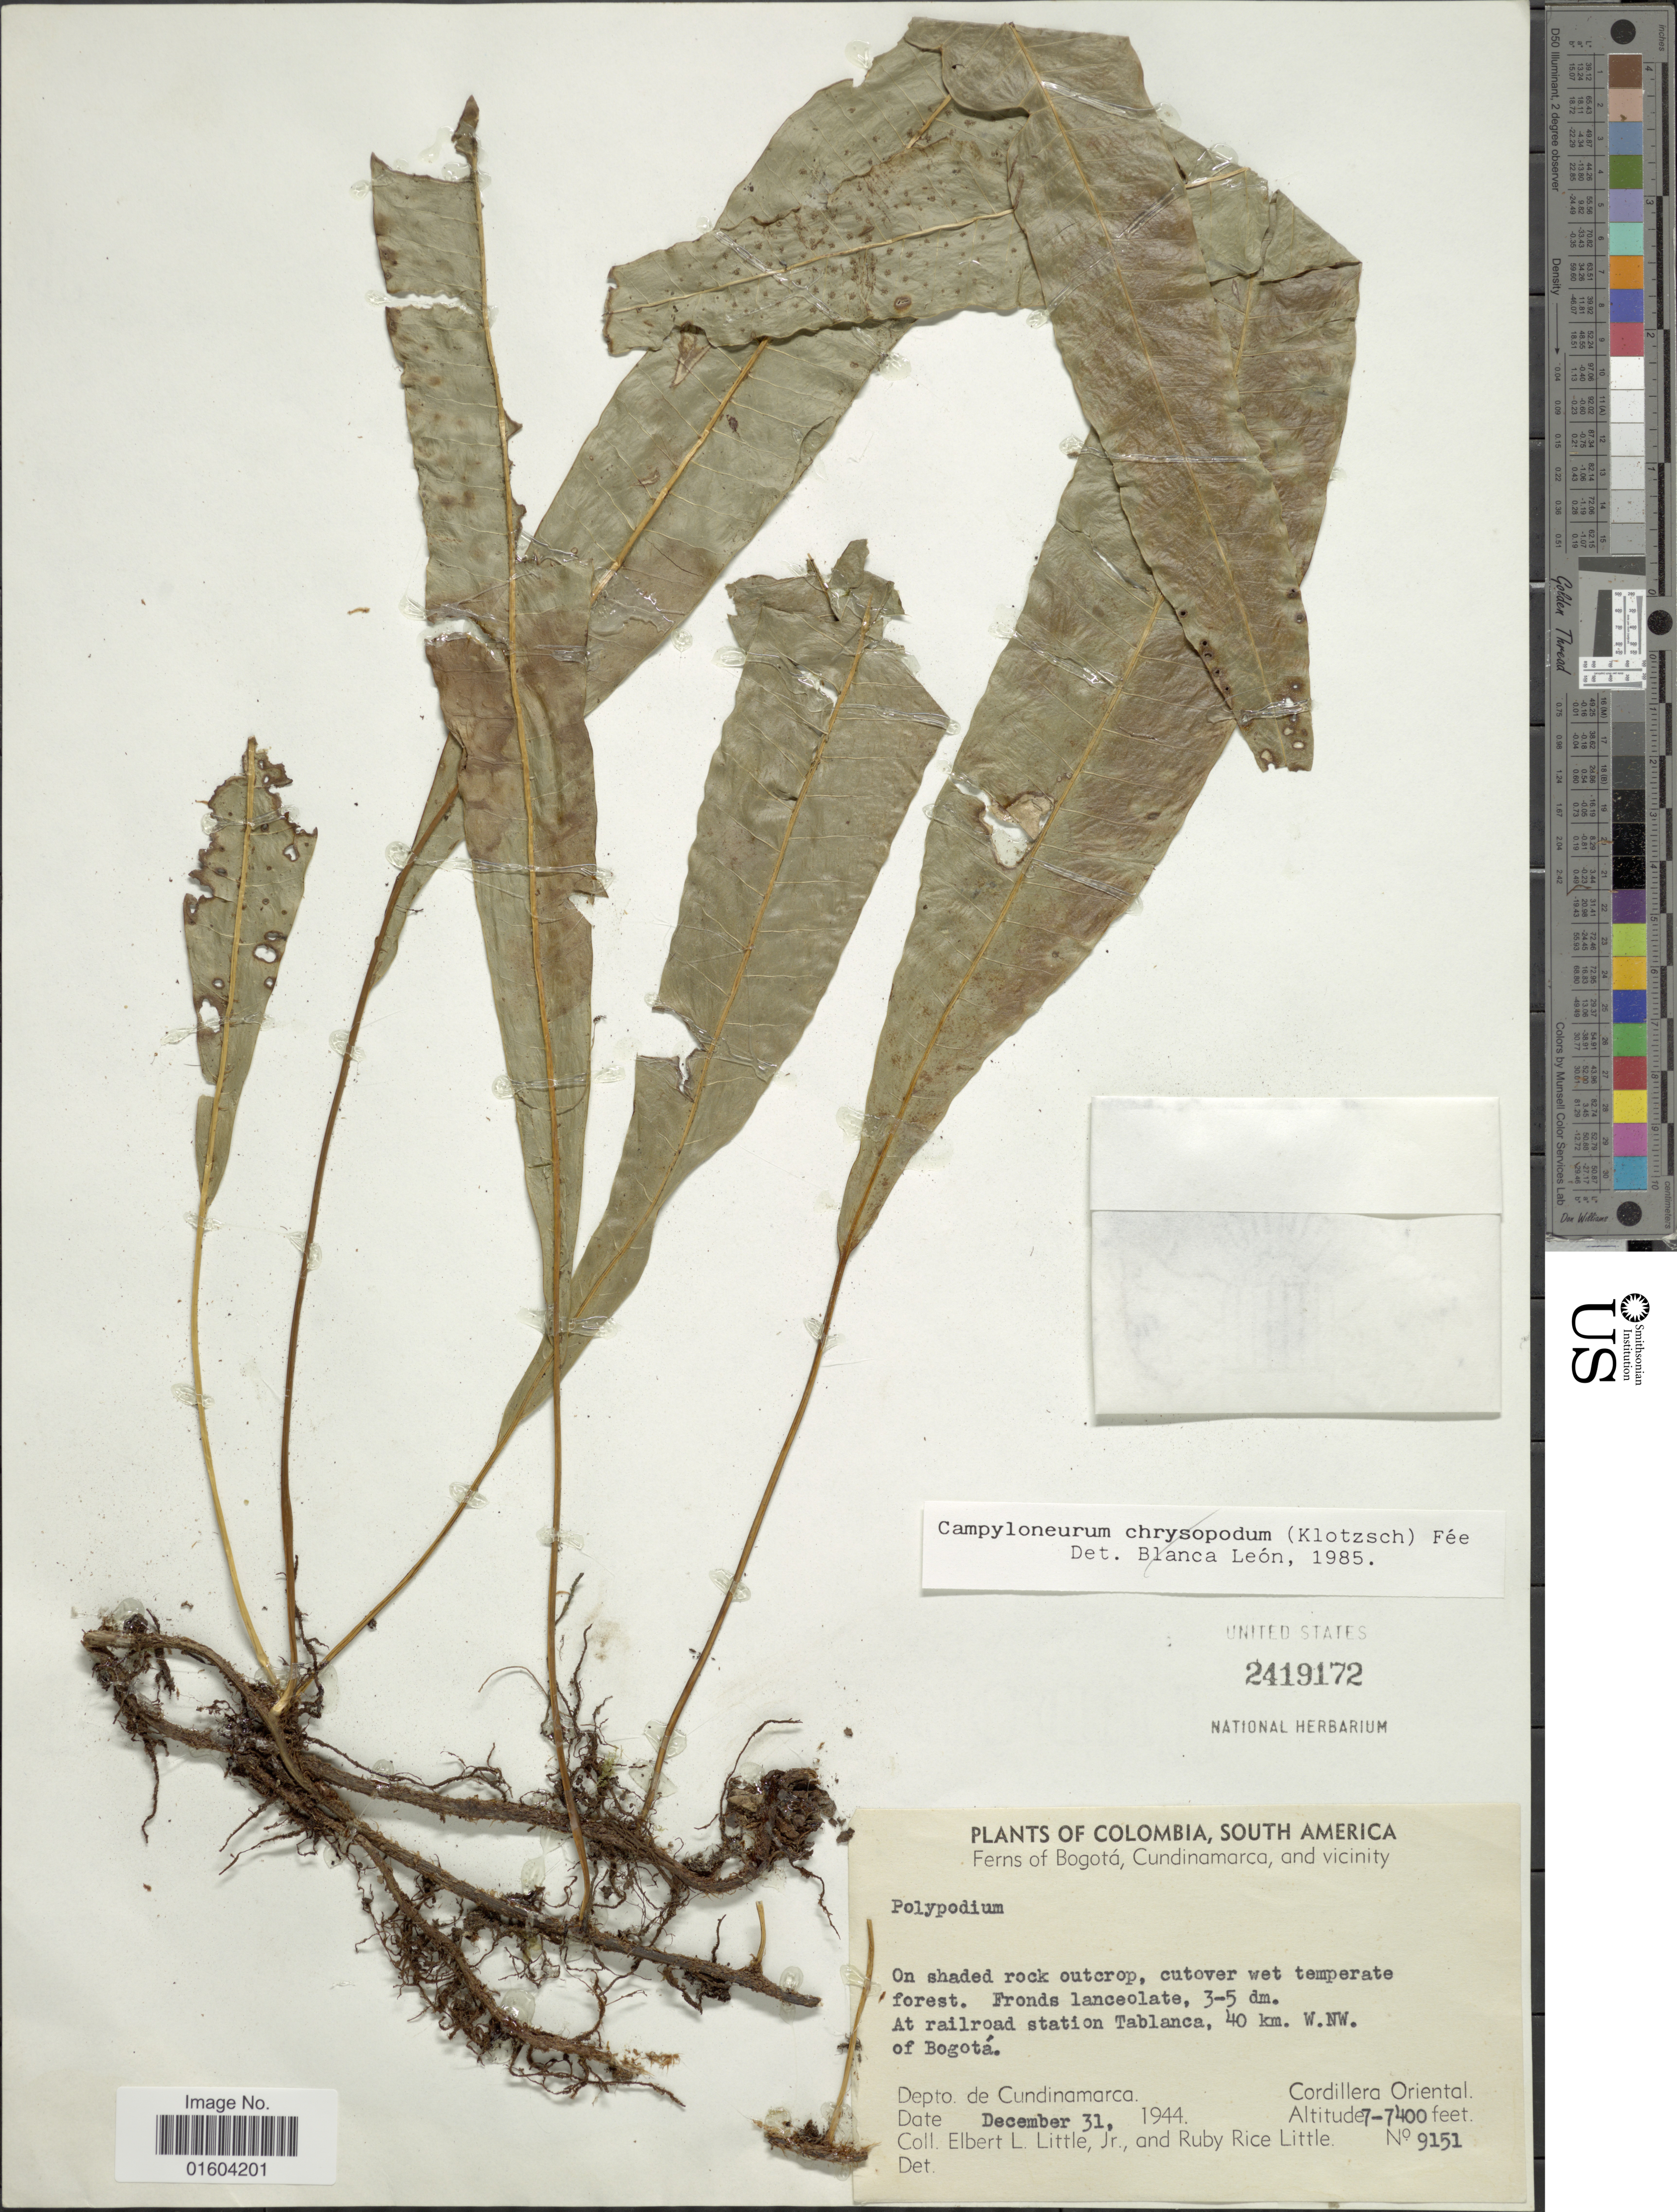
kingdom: Plantae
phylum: Tracheophyta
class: Polypodiopsida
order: Polypodiales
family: Polypodiaceae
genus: Campyloneurum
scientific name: Campyloneurum chrysopodum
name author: (Klotzsch) Fée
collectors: E. L. Little & R. R. Little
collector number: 9151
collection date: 1944-12-31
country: Colombia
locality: Cundinamarca, and vicinity. At railroad station Tablanca, 40 km W. NW. of Bogota. Depto. Cundinamarca, Cordillera Oriental.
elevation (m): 2134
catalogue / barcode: US 2419172